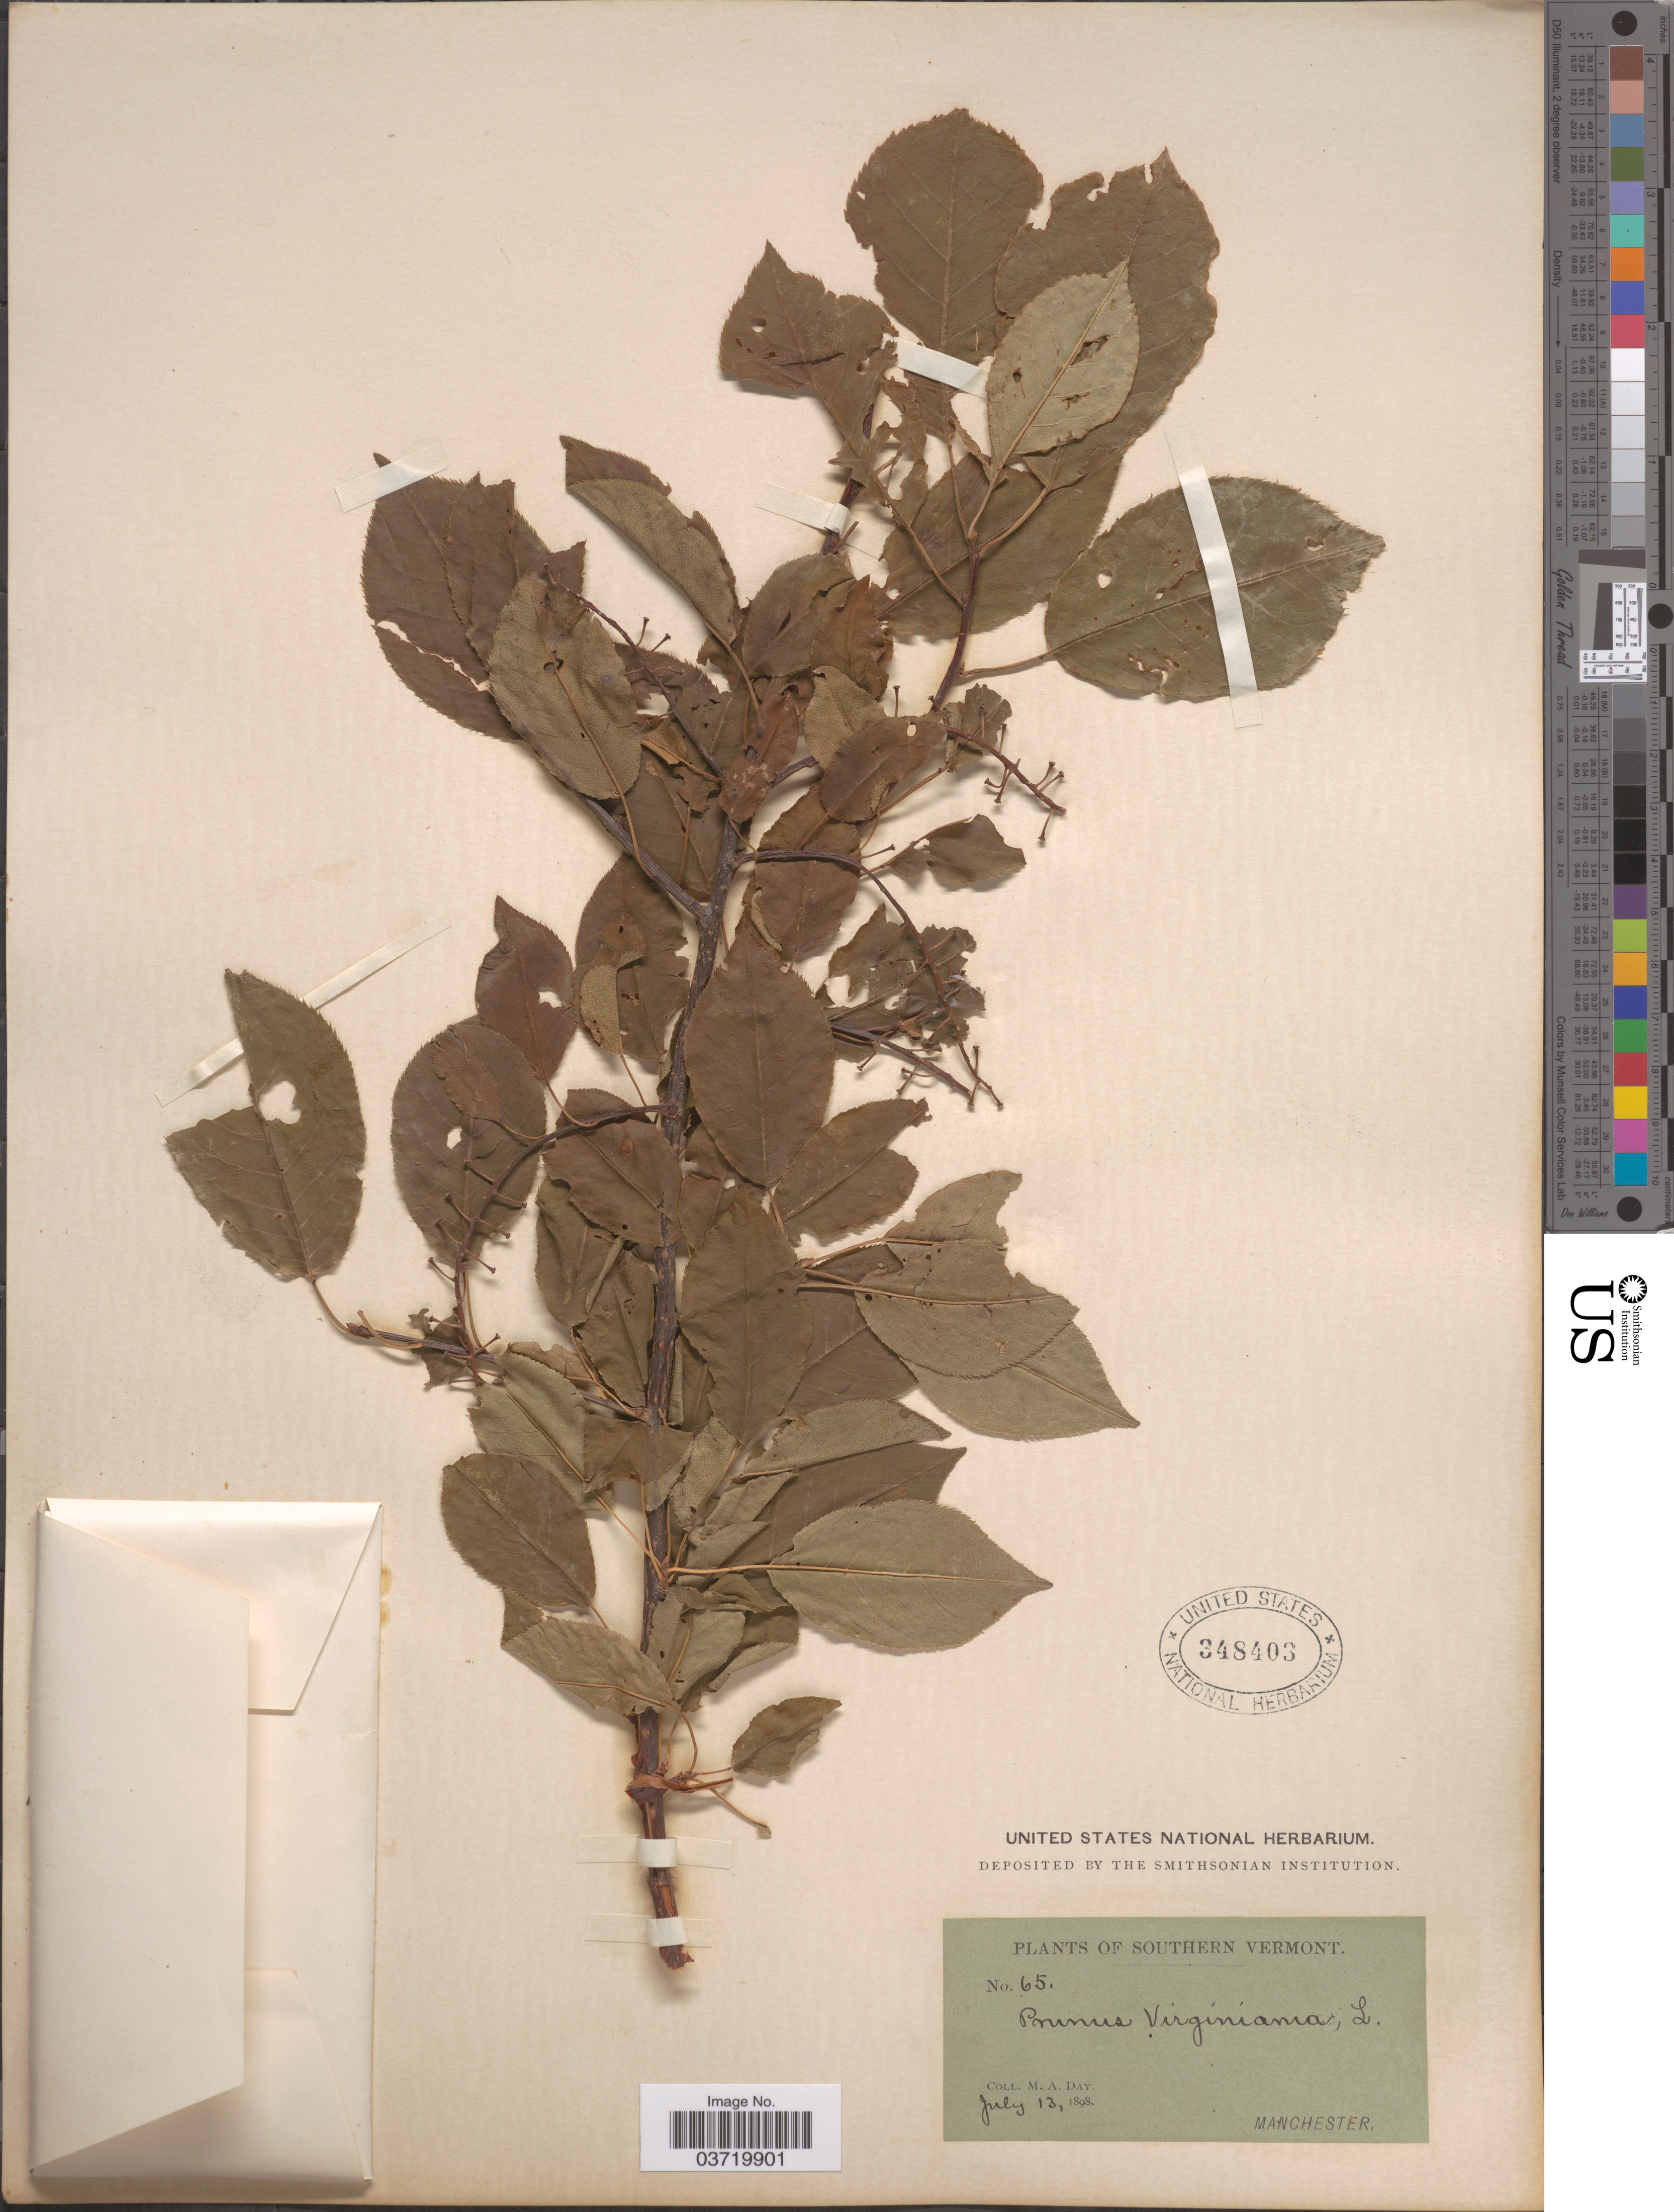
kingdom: Plantae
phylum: Tracheophyta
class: Magnoliopsida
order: Rosales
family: Rosaceae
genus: Prunus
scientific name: Prunus virginiana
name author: L.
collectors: M. Day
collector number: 65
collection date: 1898-07-13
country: United States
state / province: Vermont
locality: Southern Vermont. Manchester.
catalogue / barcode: US 348403